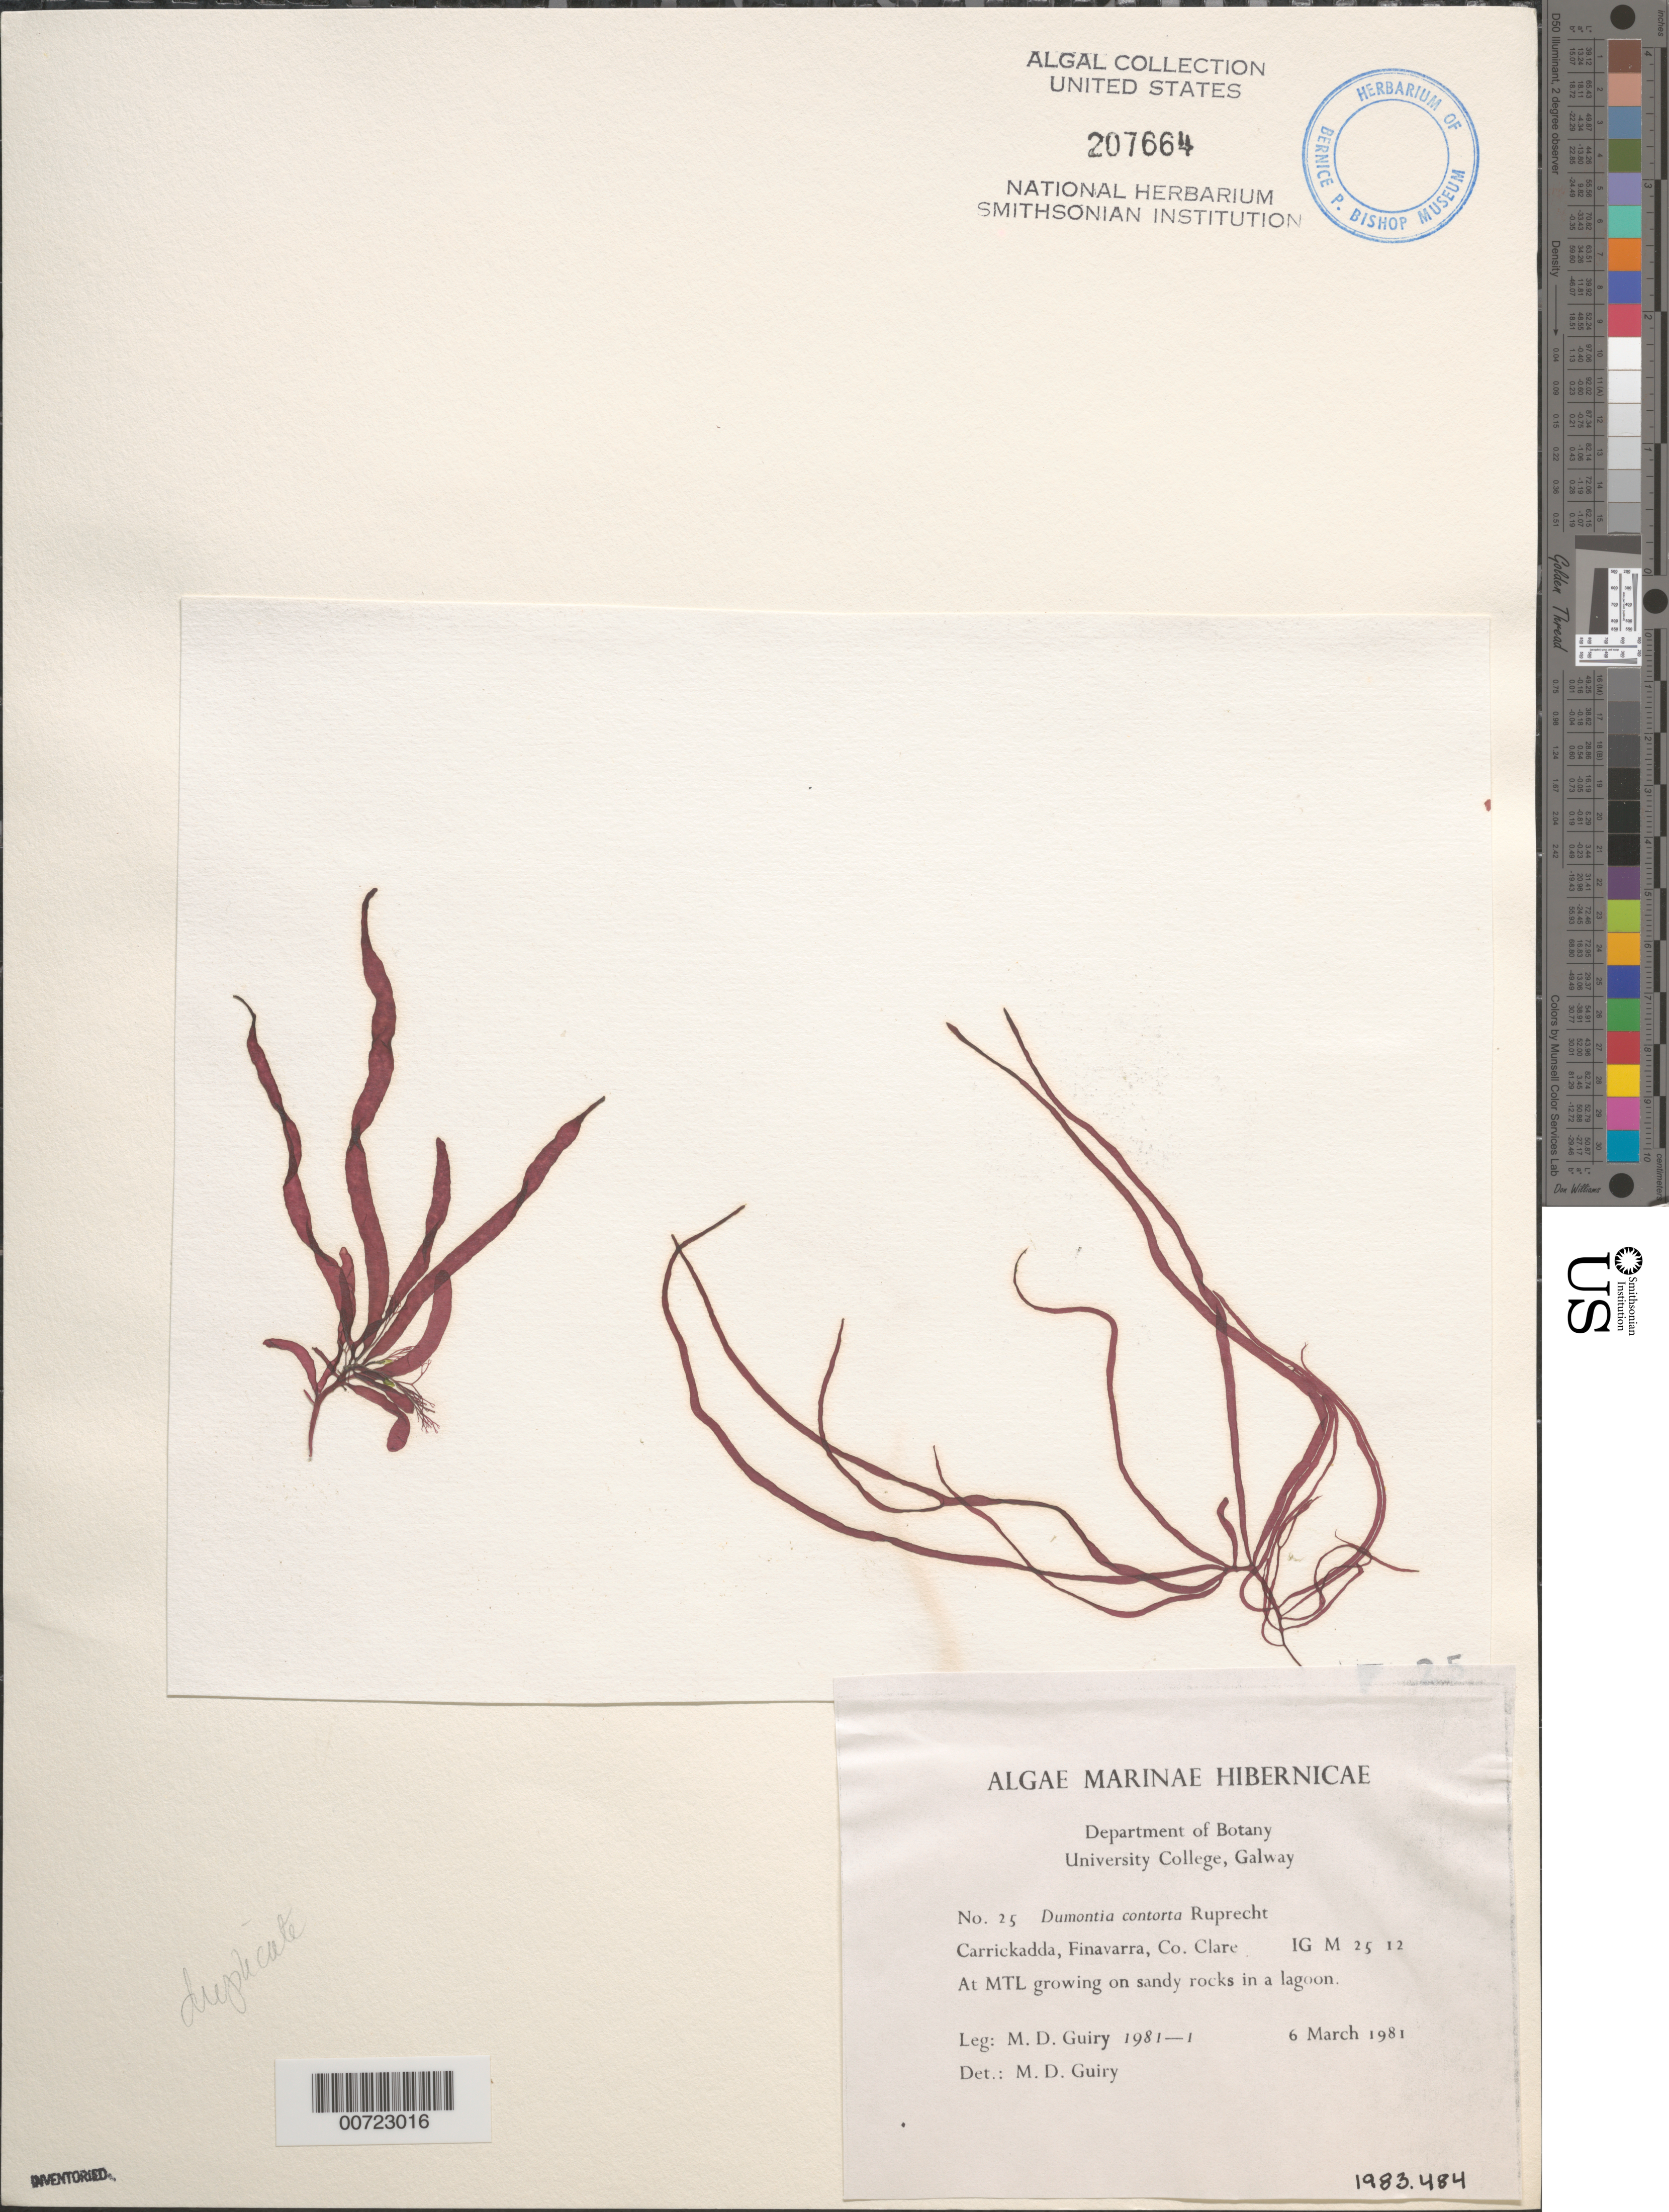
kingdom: Plantae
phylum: Rhodophyta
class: Florideophyceae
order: Gigartinales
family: Dumontiaceae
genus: Dumontia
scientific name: Dumontia contorta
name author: (S.G. Gmel.) Rupr.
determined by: Guiry, M. D.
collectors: M. Guiry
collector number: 1981-1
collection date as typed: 06 Mar 1981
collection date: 1981-03-06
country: Ireland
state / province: Munster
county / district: Clare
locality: Carrickadda, Finavarra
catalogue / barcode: US 207664